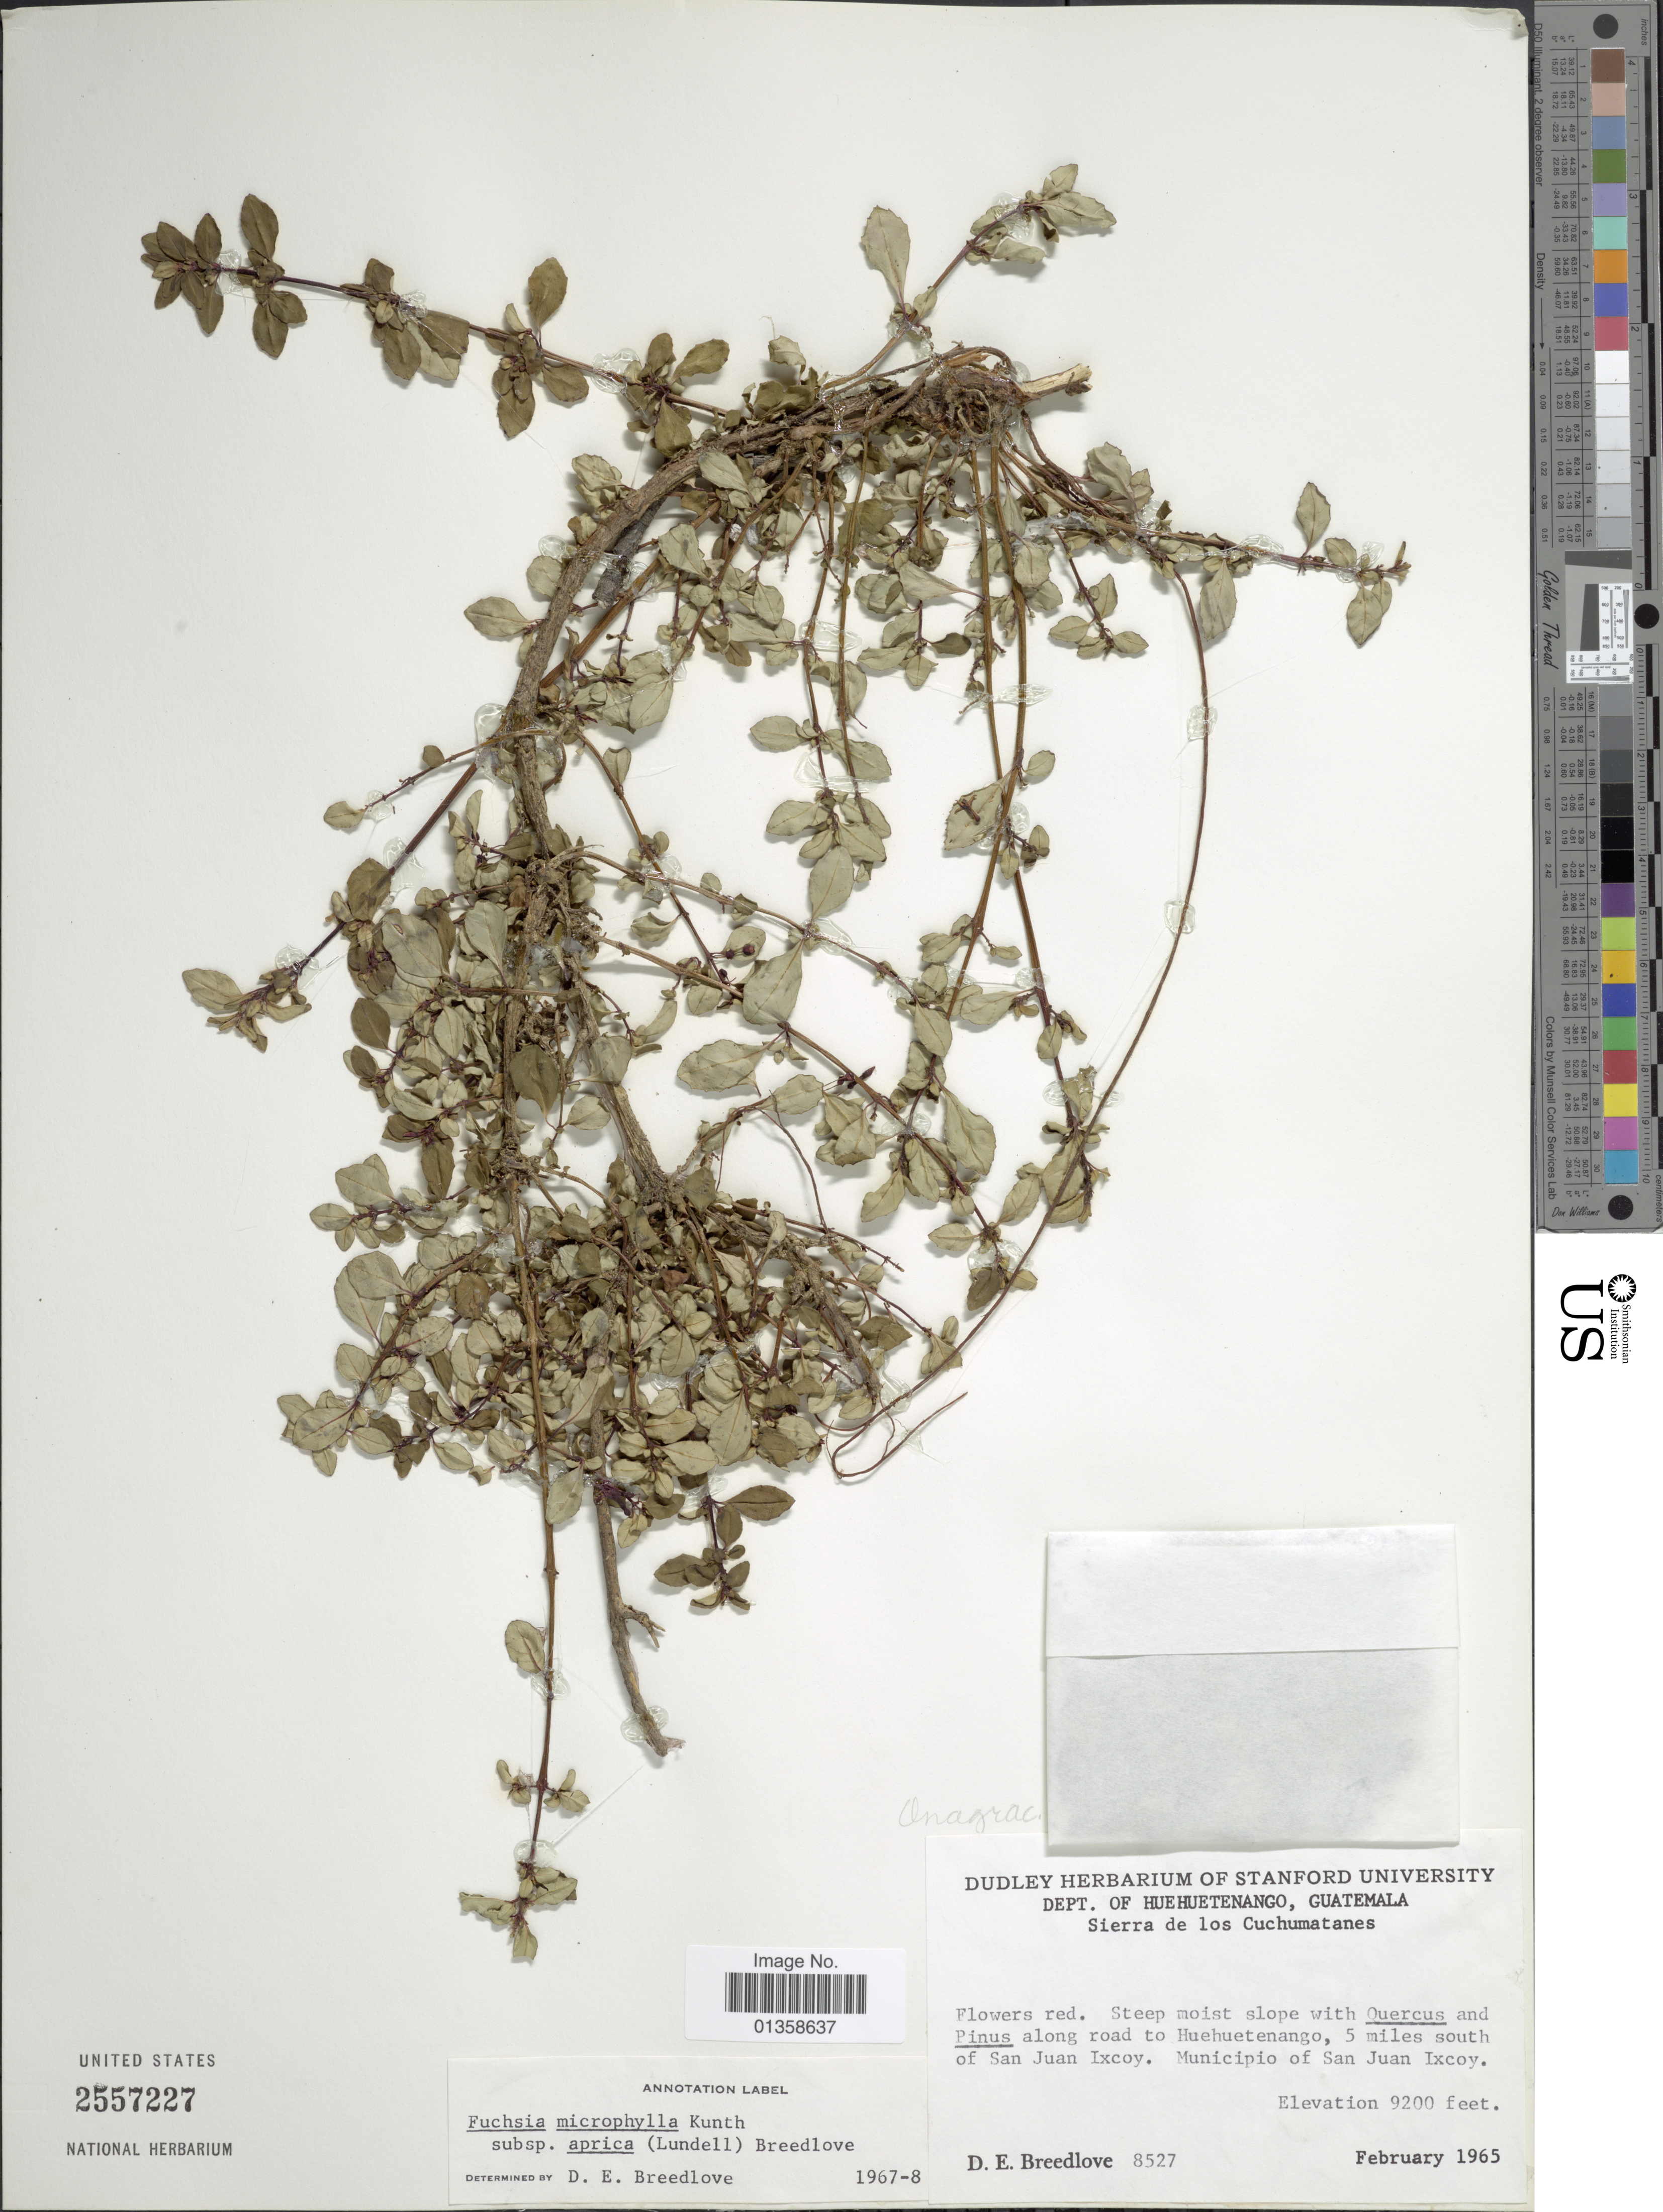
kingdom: Plantae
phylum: Tracheophyta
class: Magnoliopsida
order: Myrtales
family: Onagraceae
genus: Fuchsia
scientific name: Fuchsia microphylla subsp. aprica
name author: (Lundell) Breedlove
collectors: D. E. Breedlove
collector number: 8527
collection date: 1965-02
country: Guatemala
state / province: Huehuetenango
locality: Sierra de los Cuchumatanes. 5 miles south of San Juan Ixcoy. Municipio of San Juan Ixcoy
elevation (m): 2804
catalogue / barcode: US 2557227